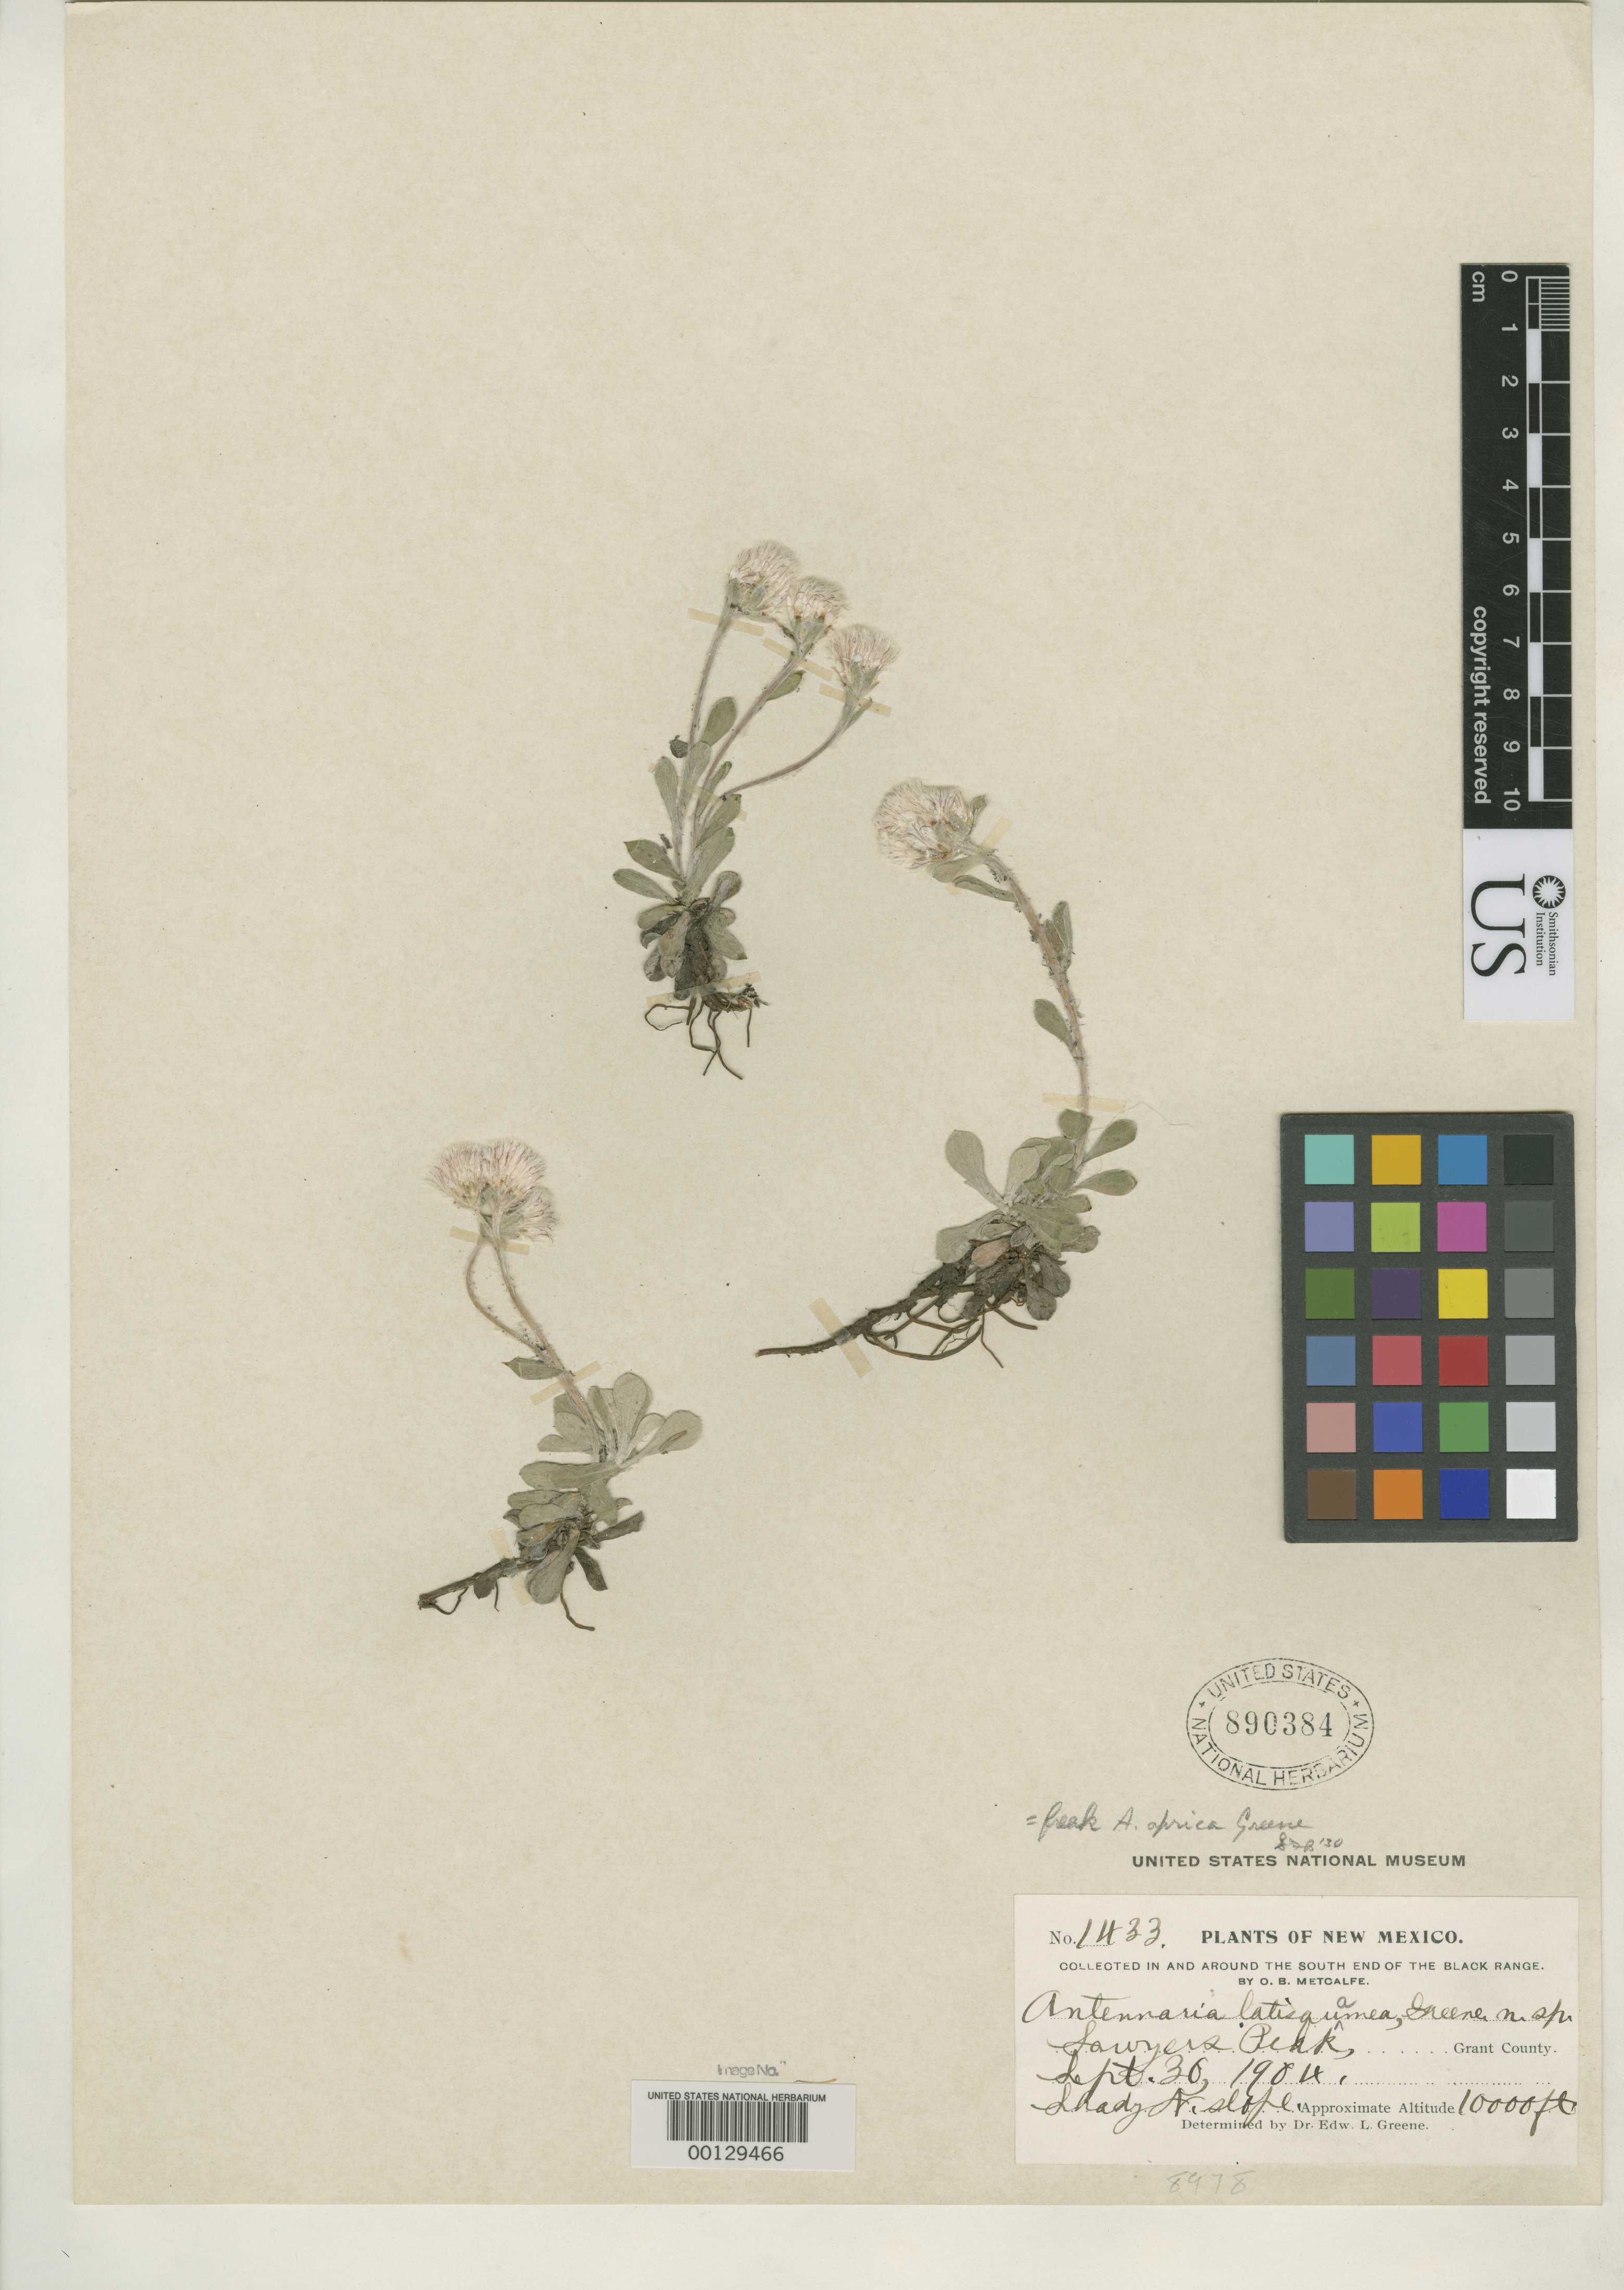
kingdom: Plantae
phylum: Tracheophyta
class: Magnoliopsida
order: Asterales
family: Asteraceae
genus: Antennaria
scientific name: Antennaria latisquamea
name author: Greene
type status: Isotype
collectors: O. B. Metcalfe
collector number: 1433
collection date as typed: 30 Sep 1904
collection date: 1904-09-30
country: United States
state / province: New Mexico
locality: Sawyers Peak.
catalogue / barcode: US 890384